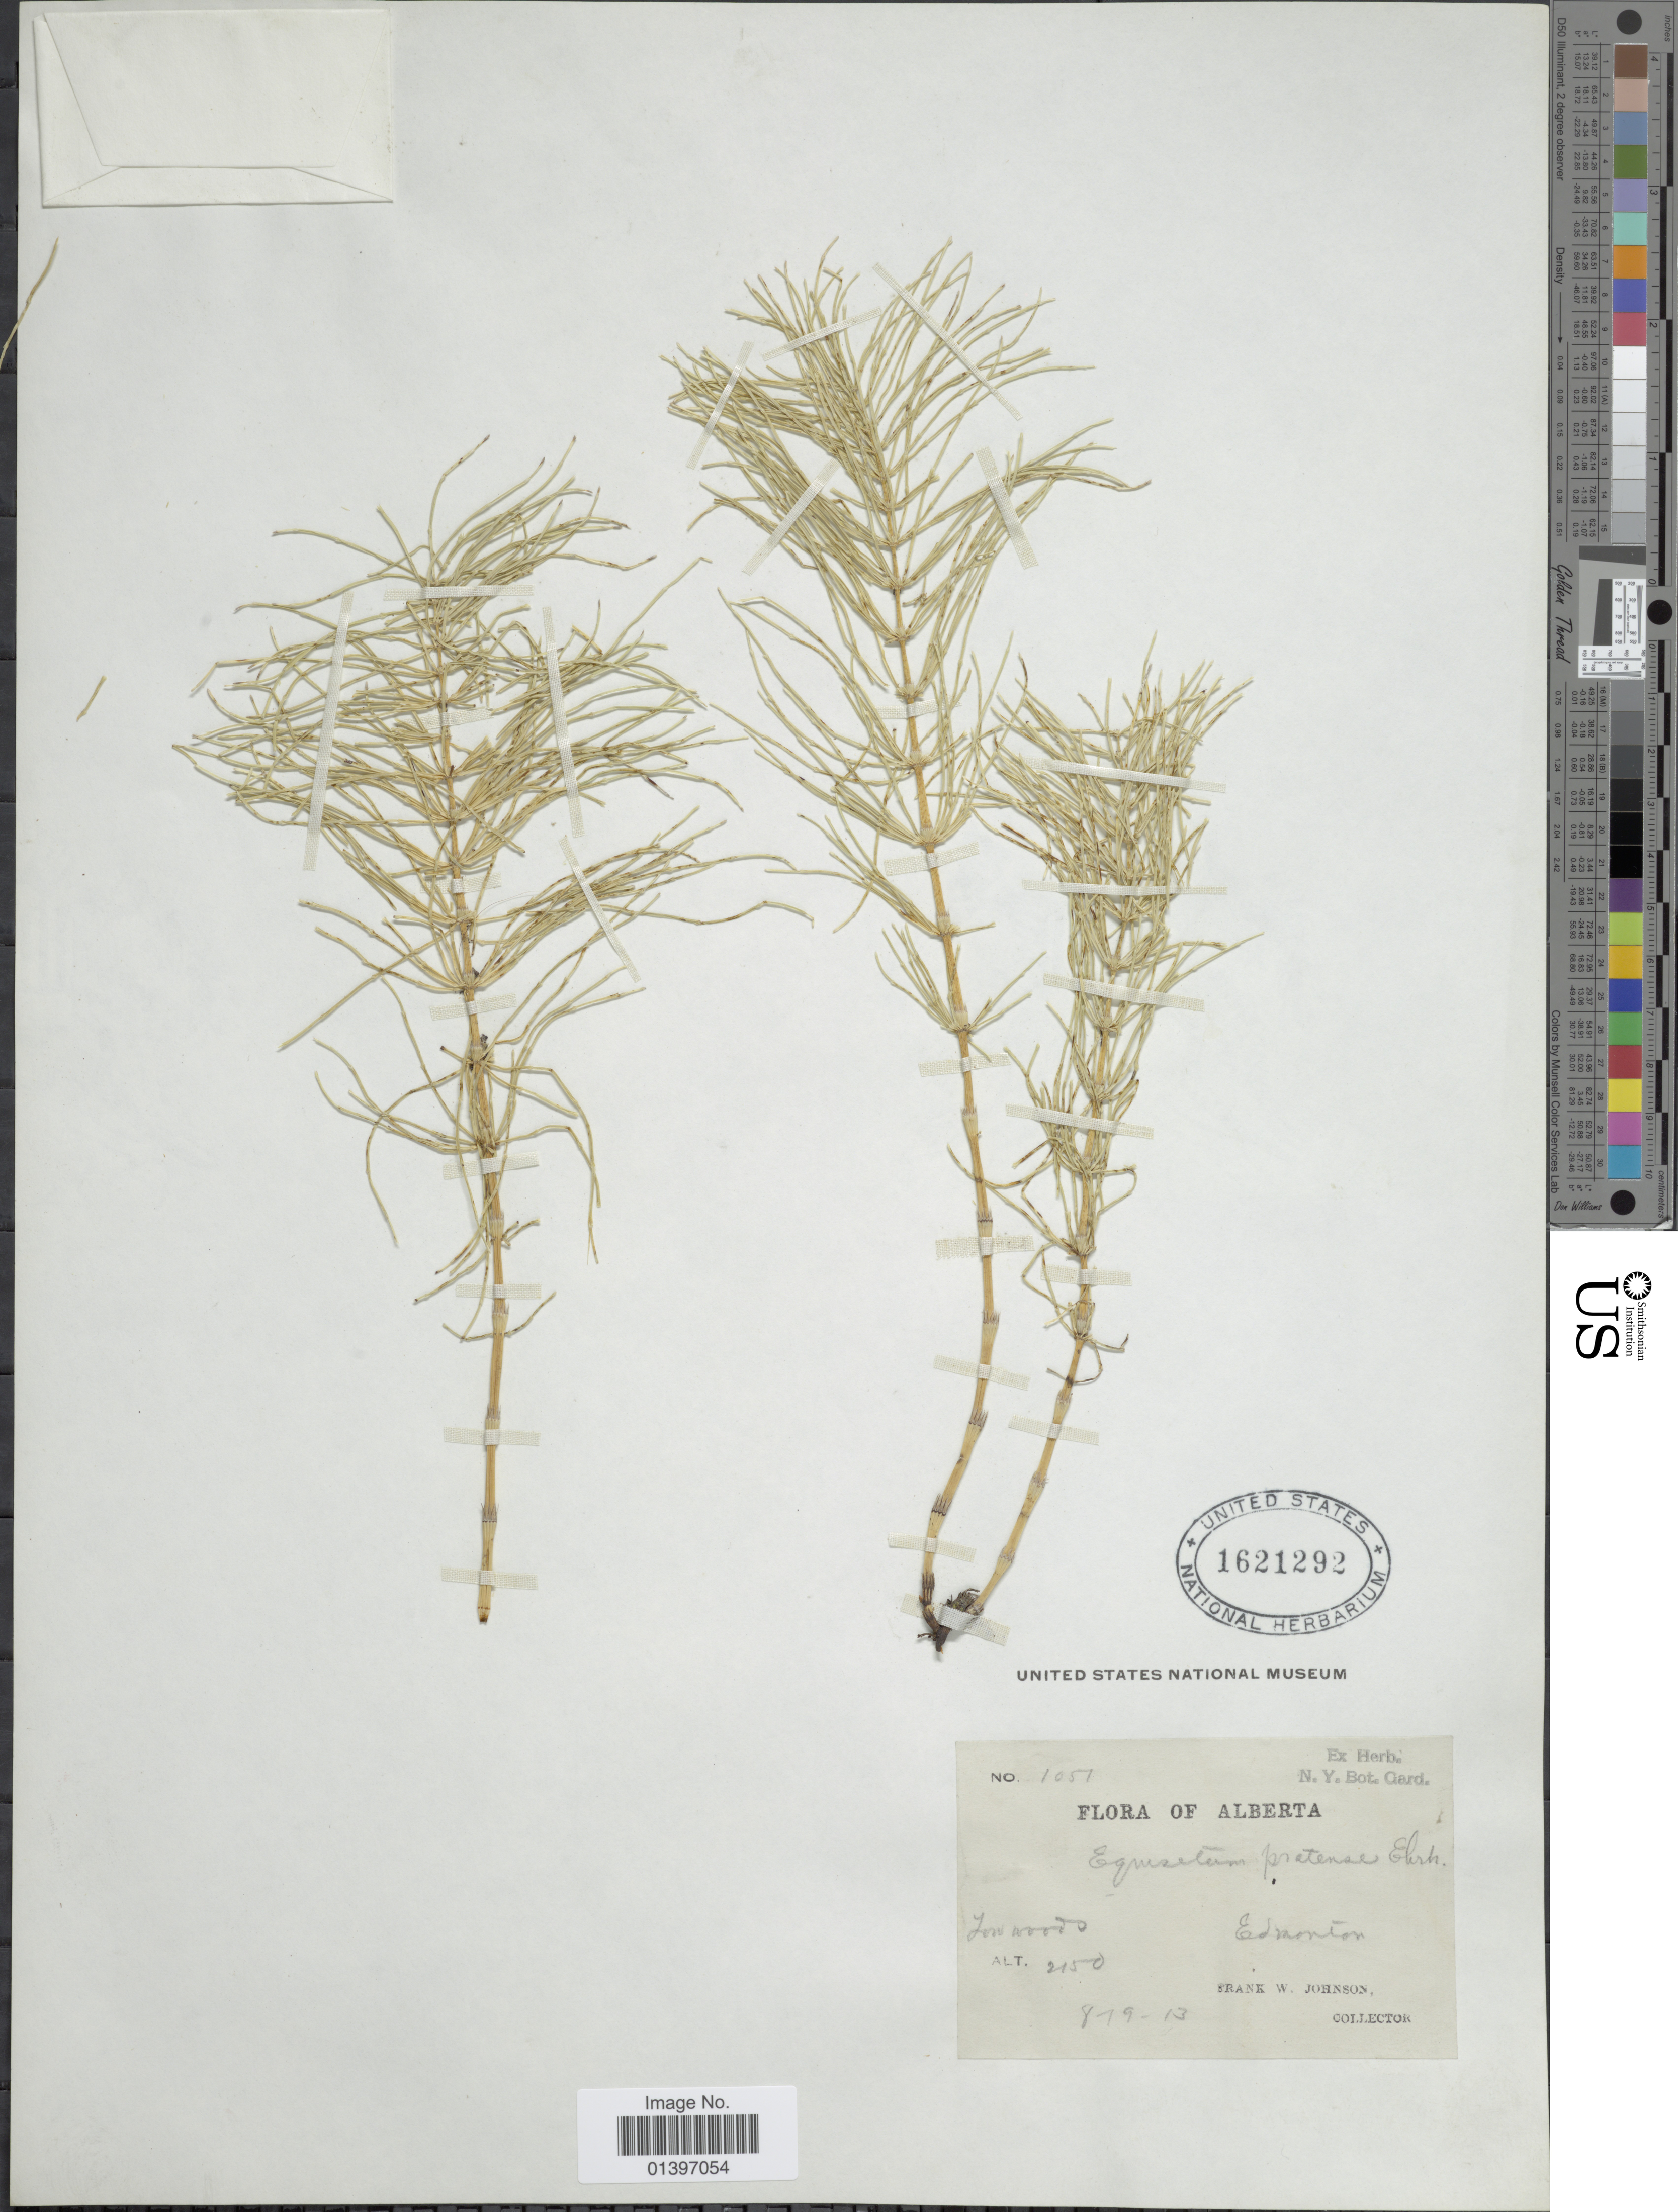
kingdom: Plantae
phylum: Tracheophyta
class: Polypodiopsida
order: Equisetales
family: Equisetaceae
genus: Equisetum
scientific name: Equisetum pratense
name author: Ehrh.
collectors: F. W. Johnson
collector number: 1051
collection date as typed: Transcribed d/m/y: 19/8/13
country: Canada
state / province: Alberta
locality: Low woods, Edmonton.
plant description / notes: No precise locality correction needed.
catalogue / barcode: US 1621292